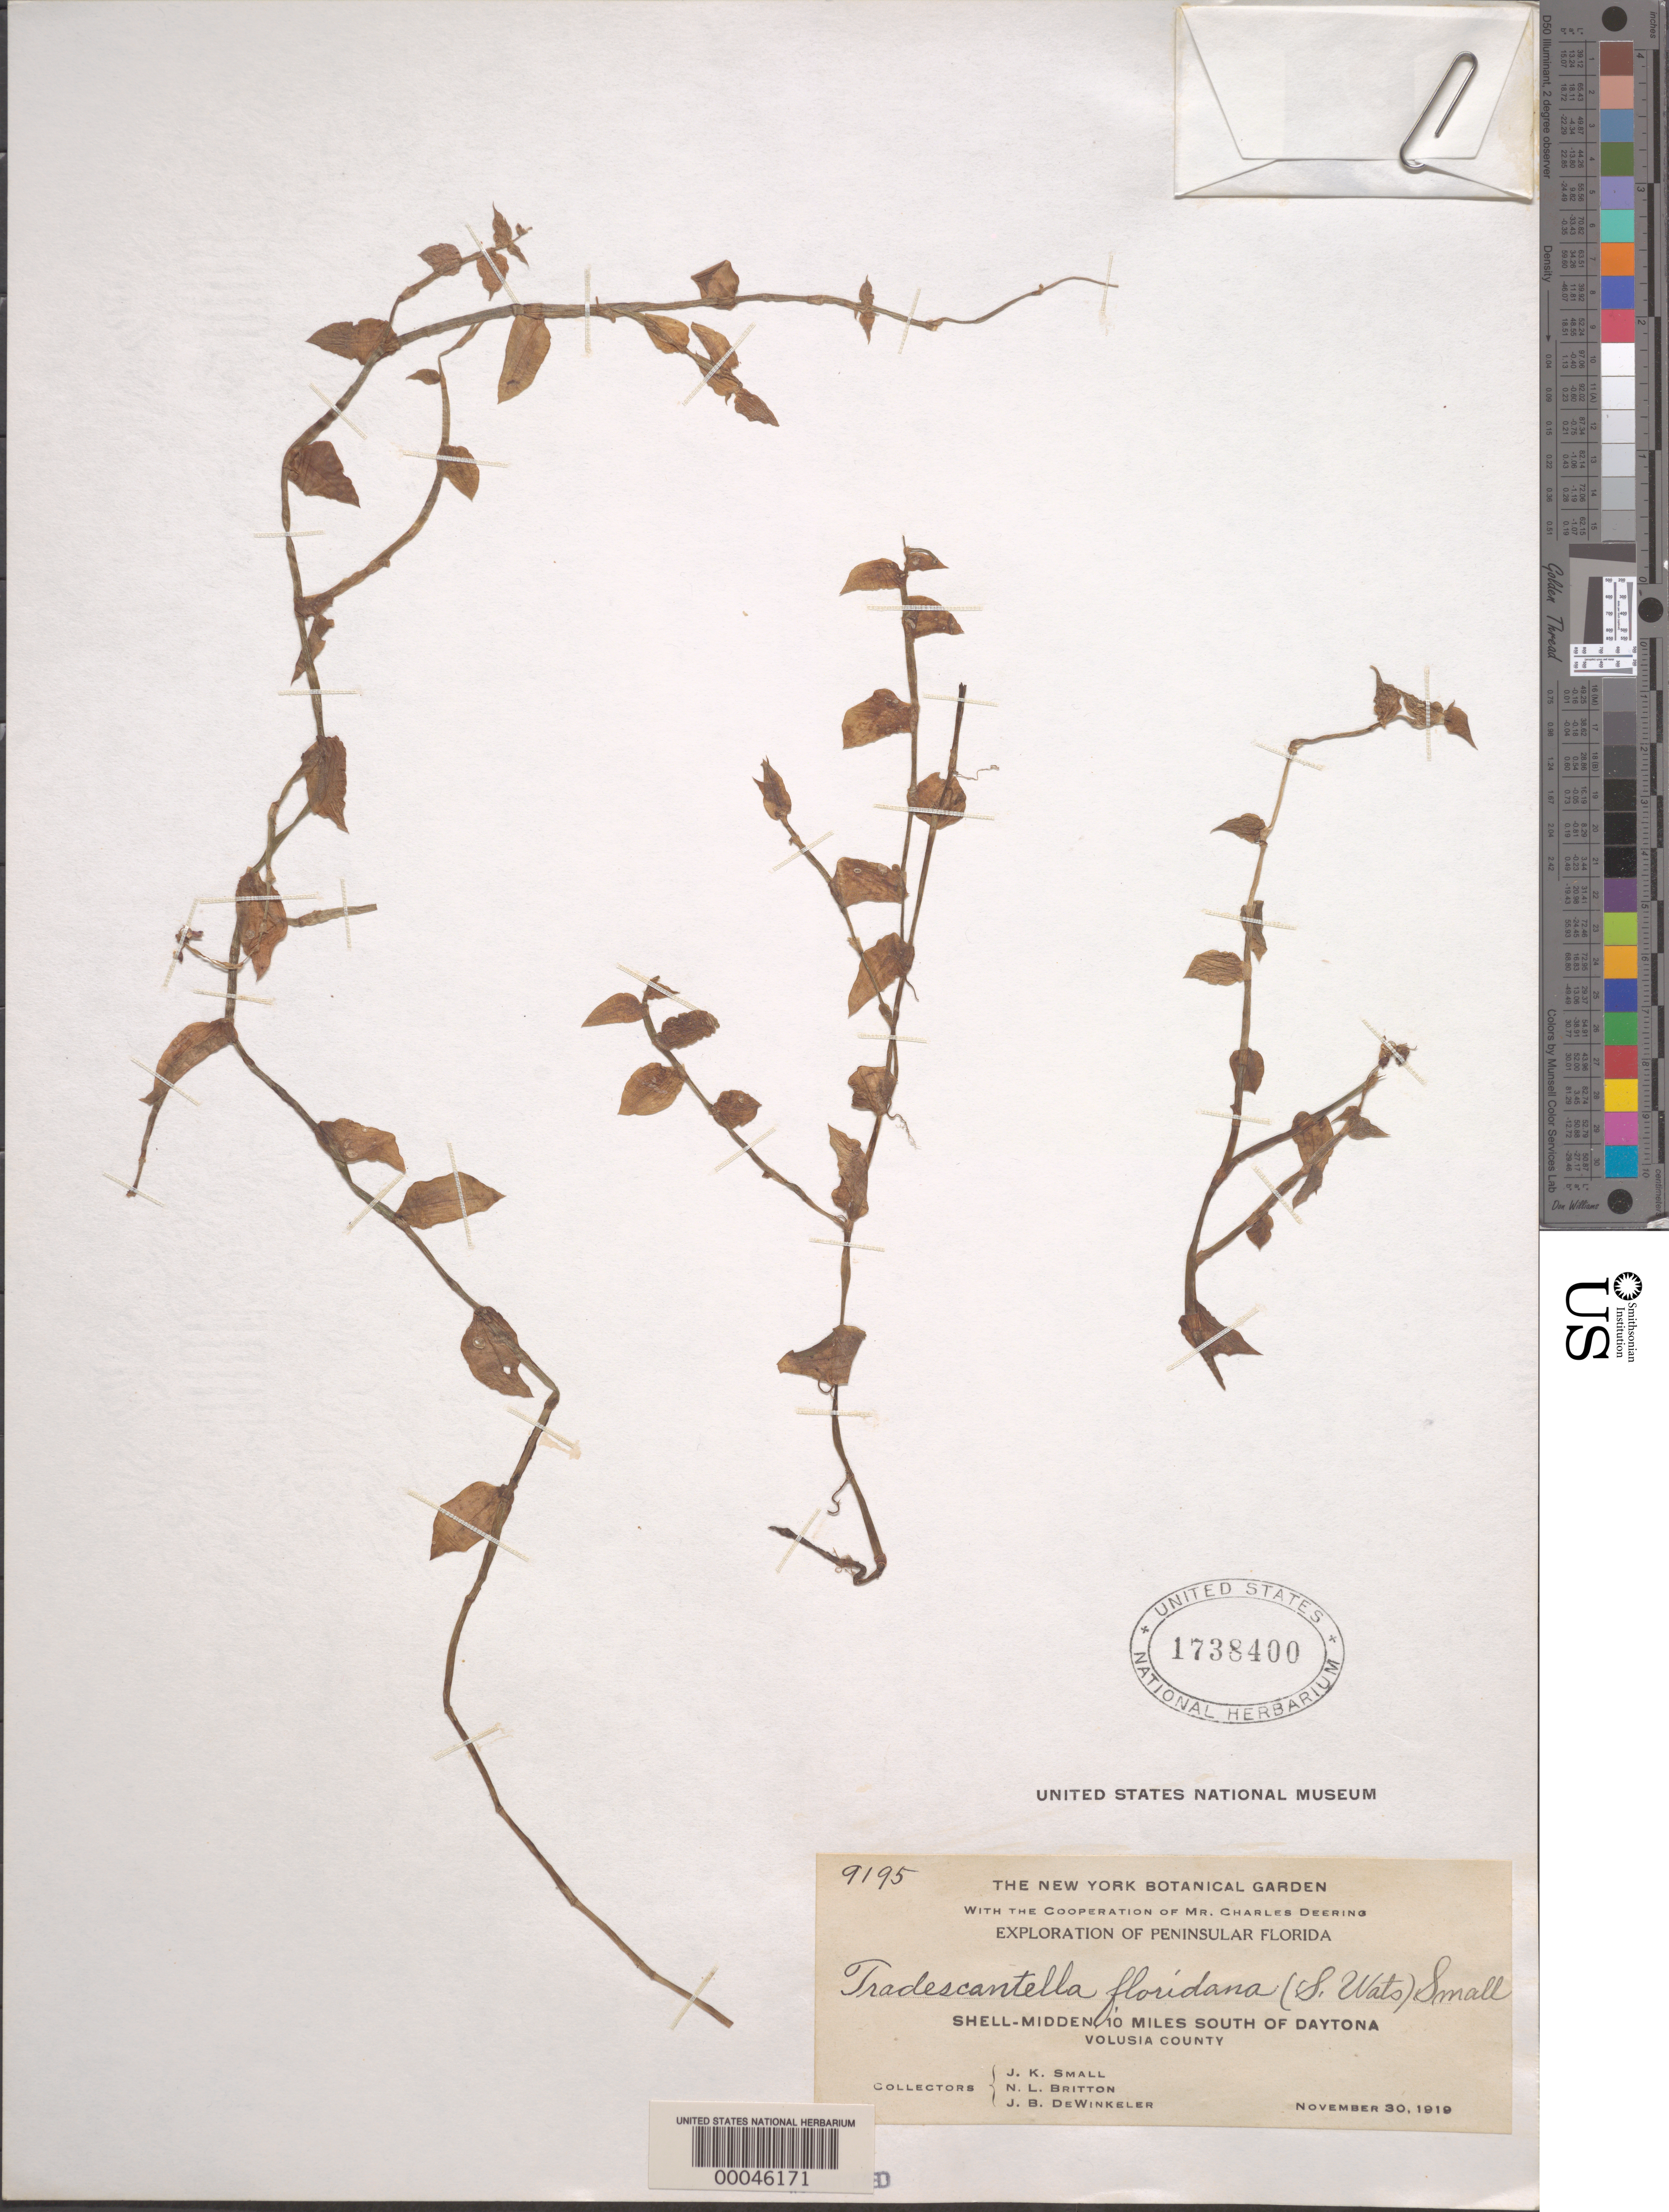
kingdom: Plantae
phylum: Tracheophyta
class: Liliopsida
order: Commelinales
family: Commelinaceae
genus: Callisia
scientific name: Callisia cordifolia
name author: (Sw.) E.S. Anderson & Woodson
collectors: J. K. Small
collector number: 9195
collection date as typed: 30 Nov 1919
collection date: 1919-11-30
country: United States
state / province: Florida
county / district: Volusia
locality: S of daytona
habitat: Shell midden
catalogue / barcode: US 1738400